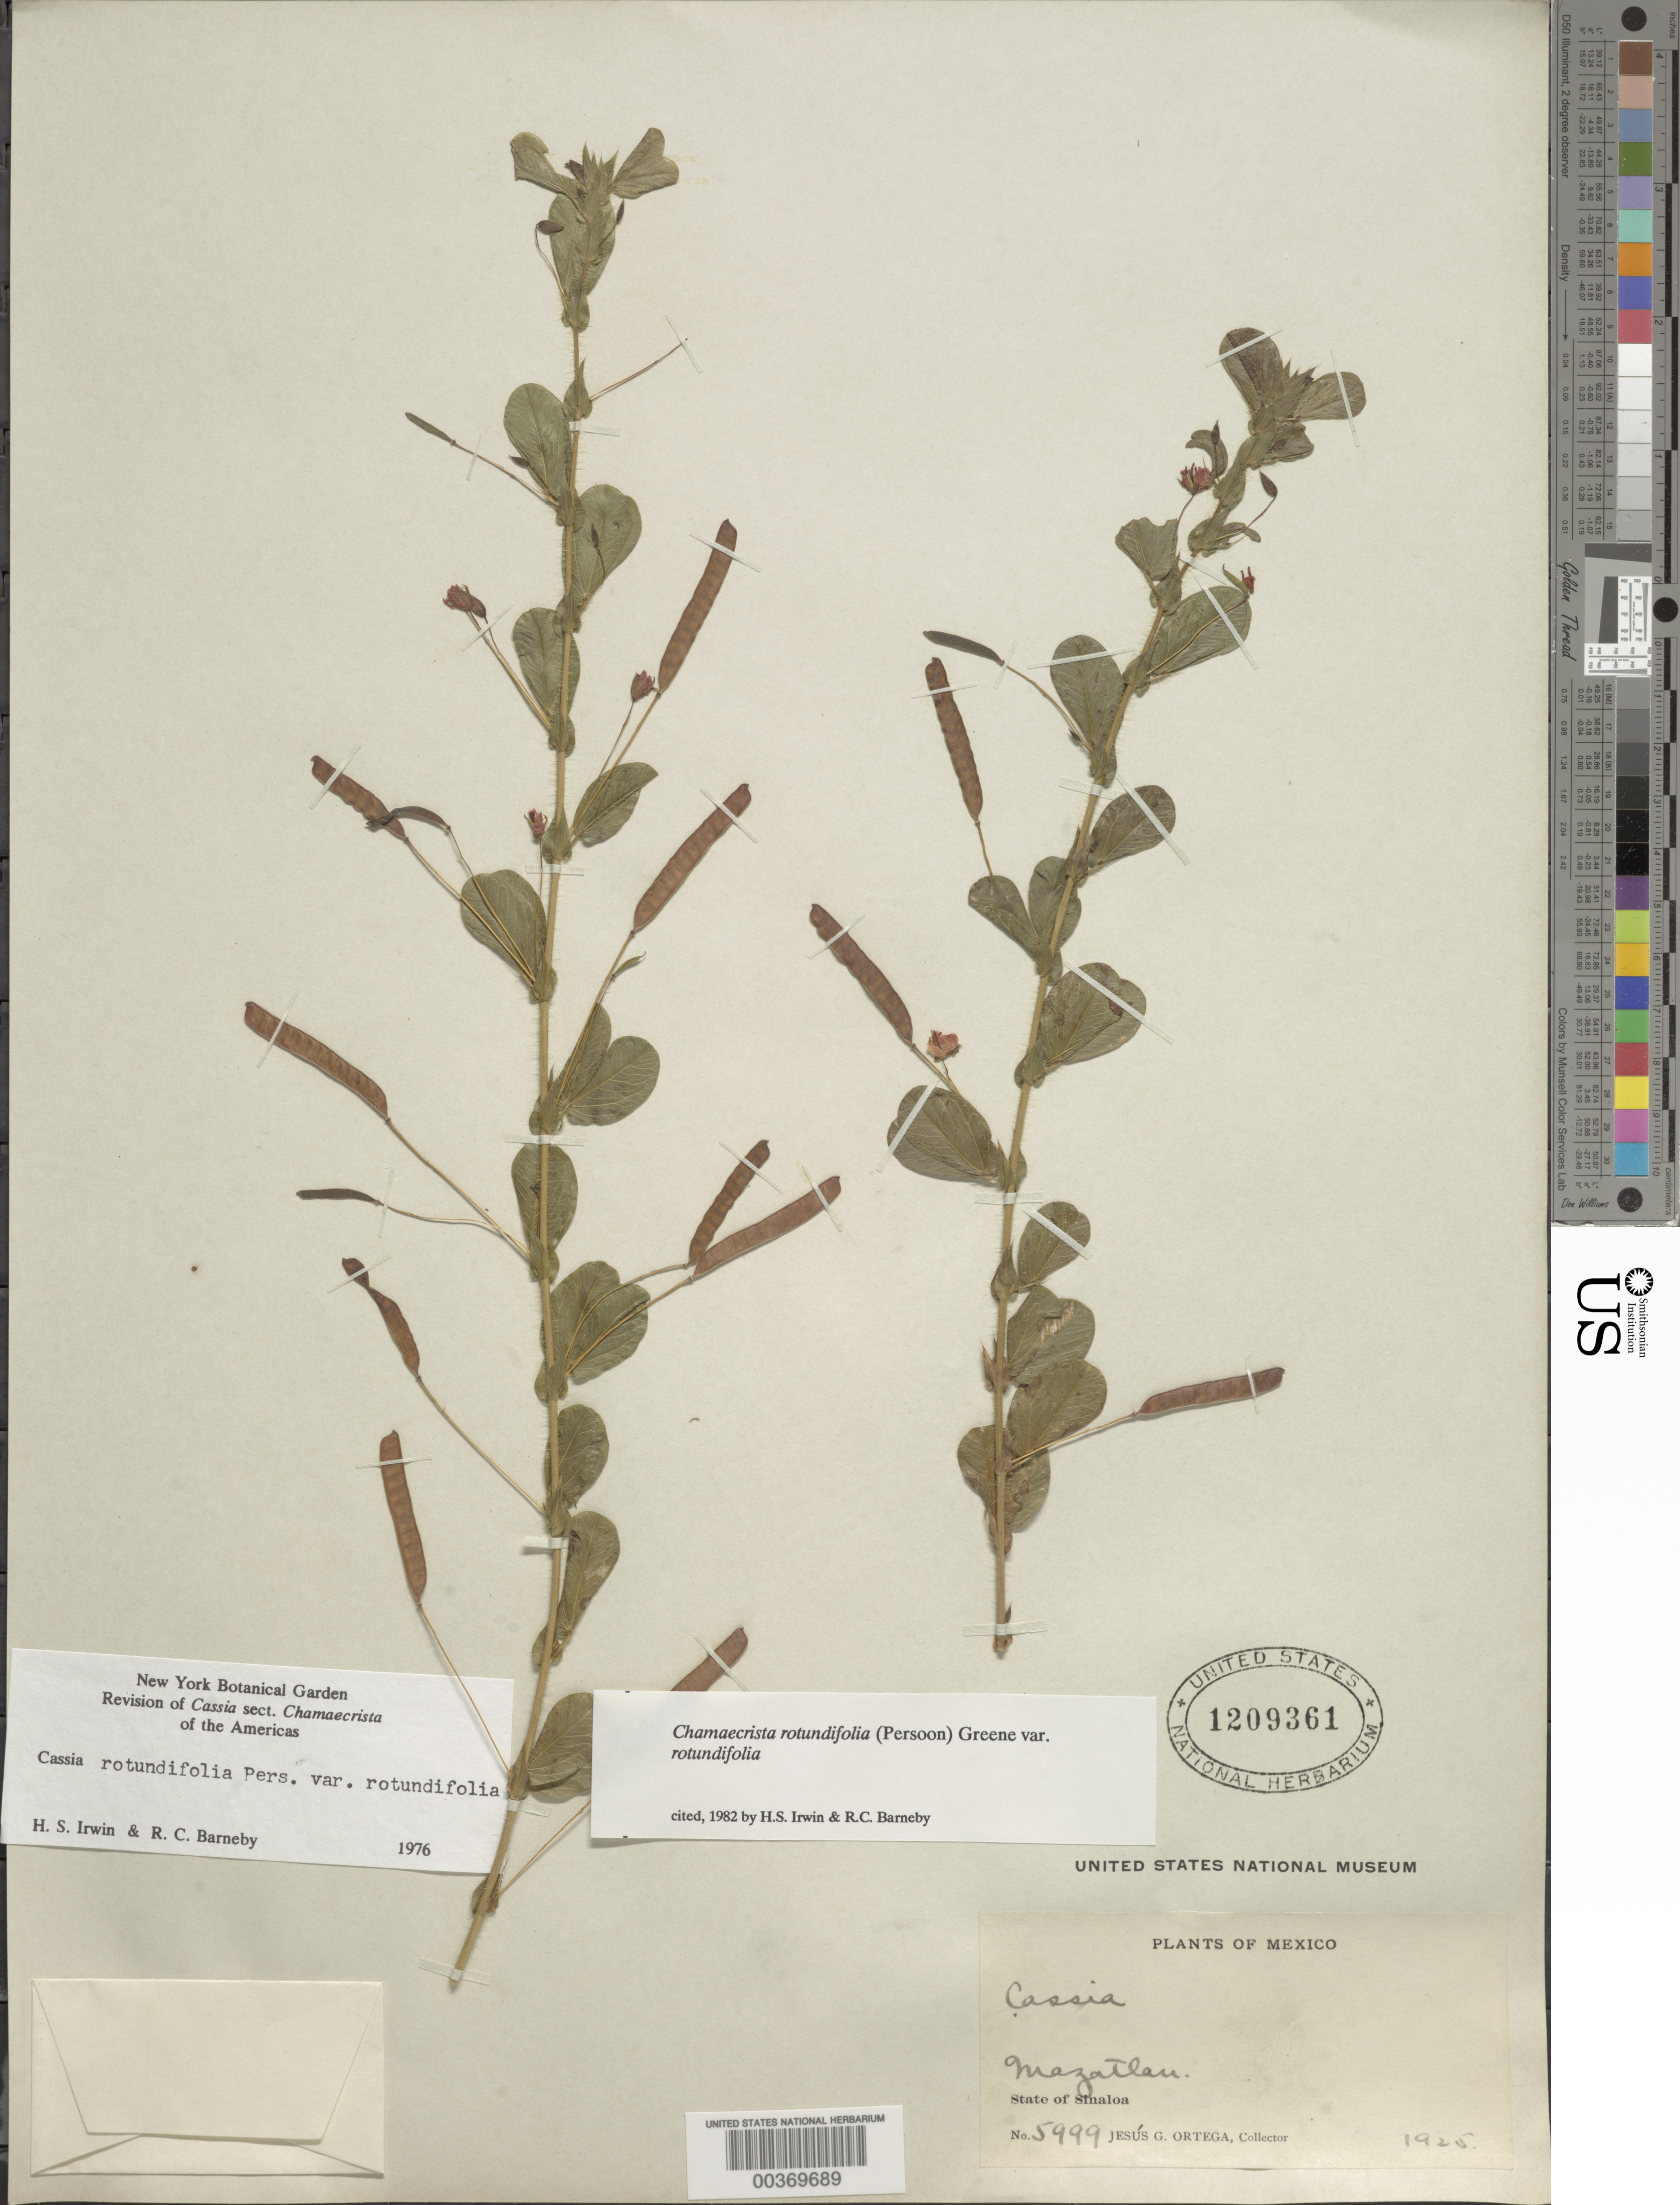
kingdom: Plantae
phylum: Tracheophyta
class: Magnoliopsida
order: Fabales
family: Fabaceae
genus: Chamaecrista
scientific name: Chamaecrista rotundifolia var. rotundifolia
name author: (Pers.) Greene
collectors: J. Ortega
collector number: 5999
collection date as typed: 1925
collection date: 1925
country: Mexico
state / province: Sinaloa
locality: Mazatlan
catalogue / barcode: US 1209361